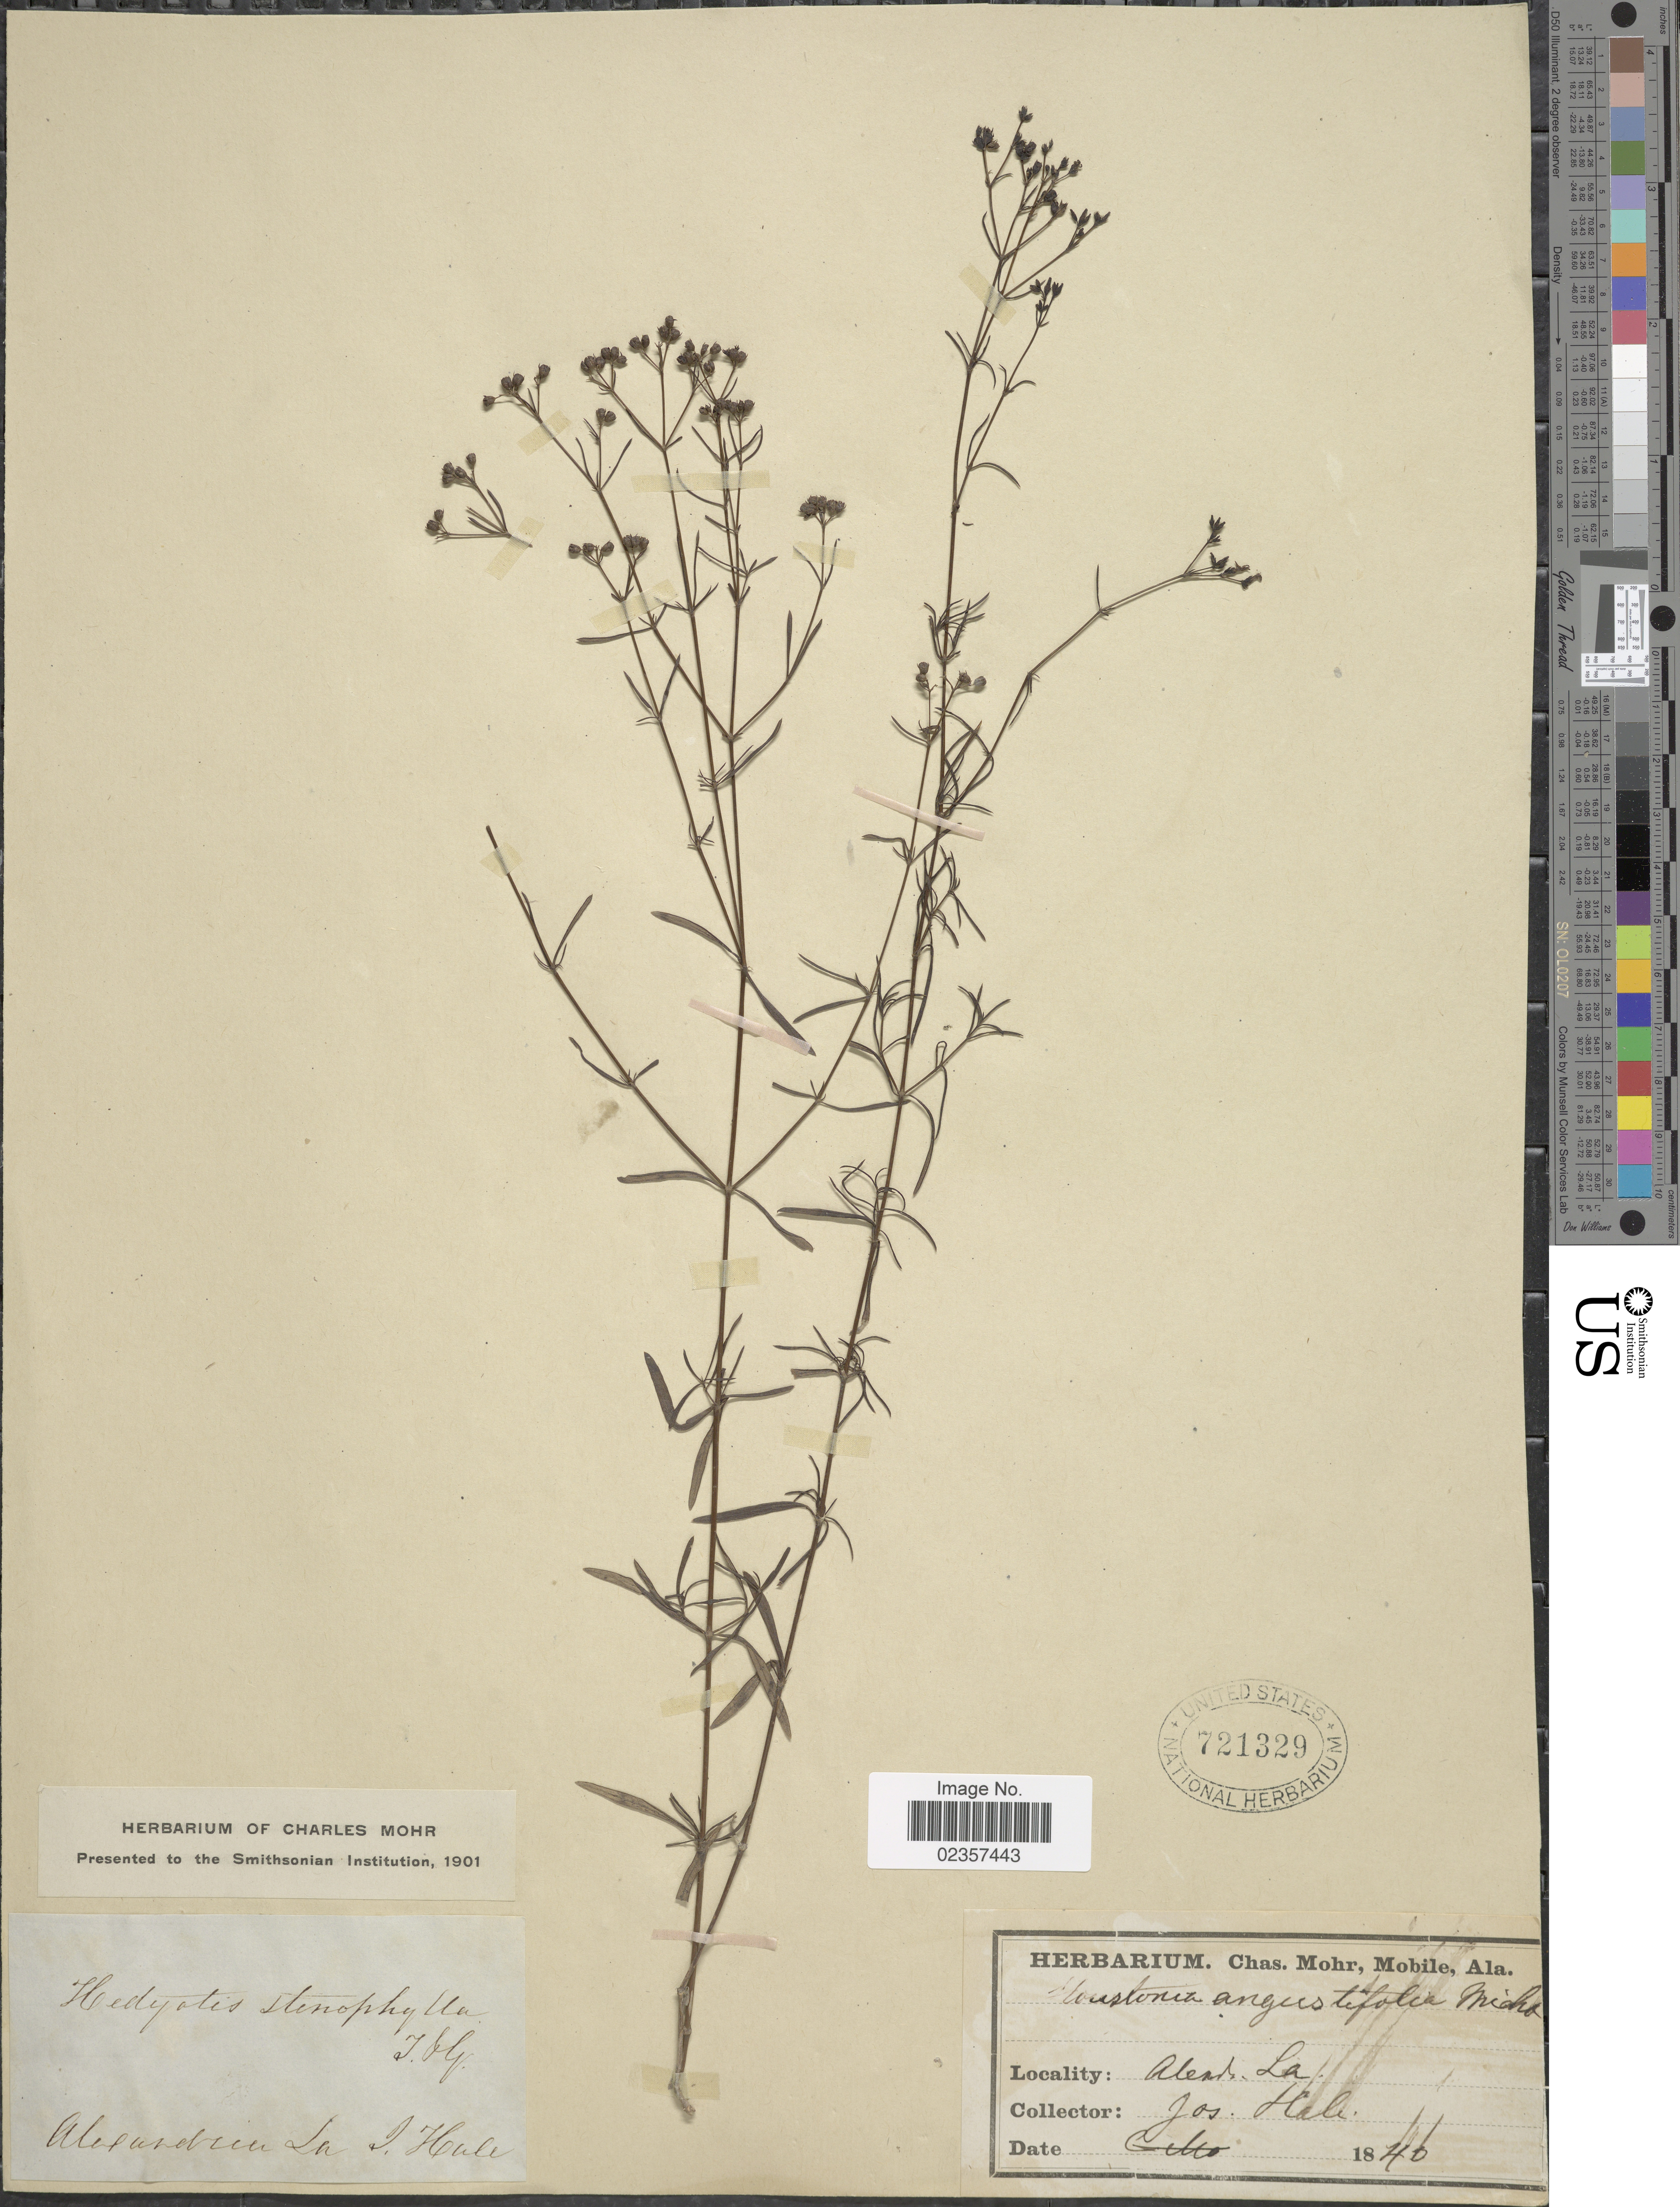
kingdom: Plantae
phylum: Tracheophyta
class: Magnoliopsida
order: Gentianales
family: Rubiaceae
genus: Houstonia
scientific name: Houstonia nigricans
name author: (Lam.) Fernald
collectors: J. Hale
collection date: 1846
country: United States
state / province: Louisiana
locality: Alexandria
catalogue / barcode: US 721329